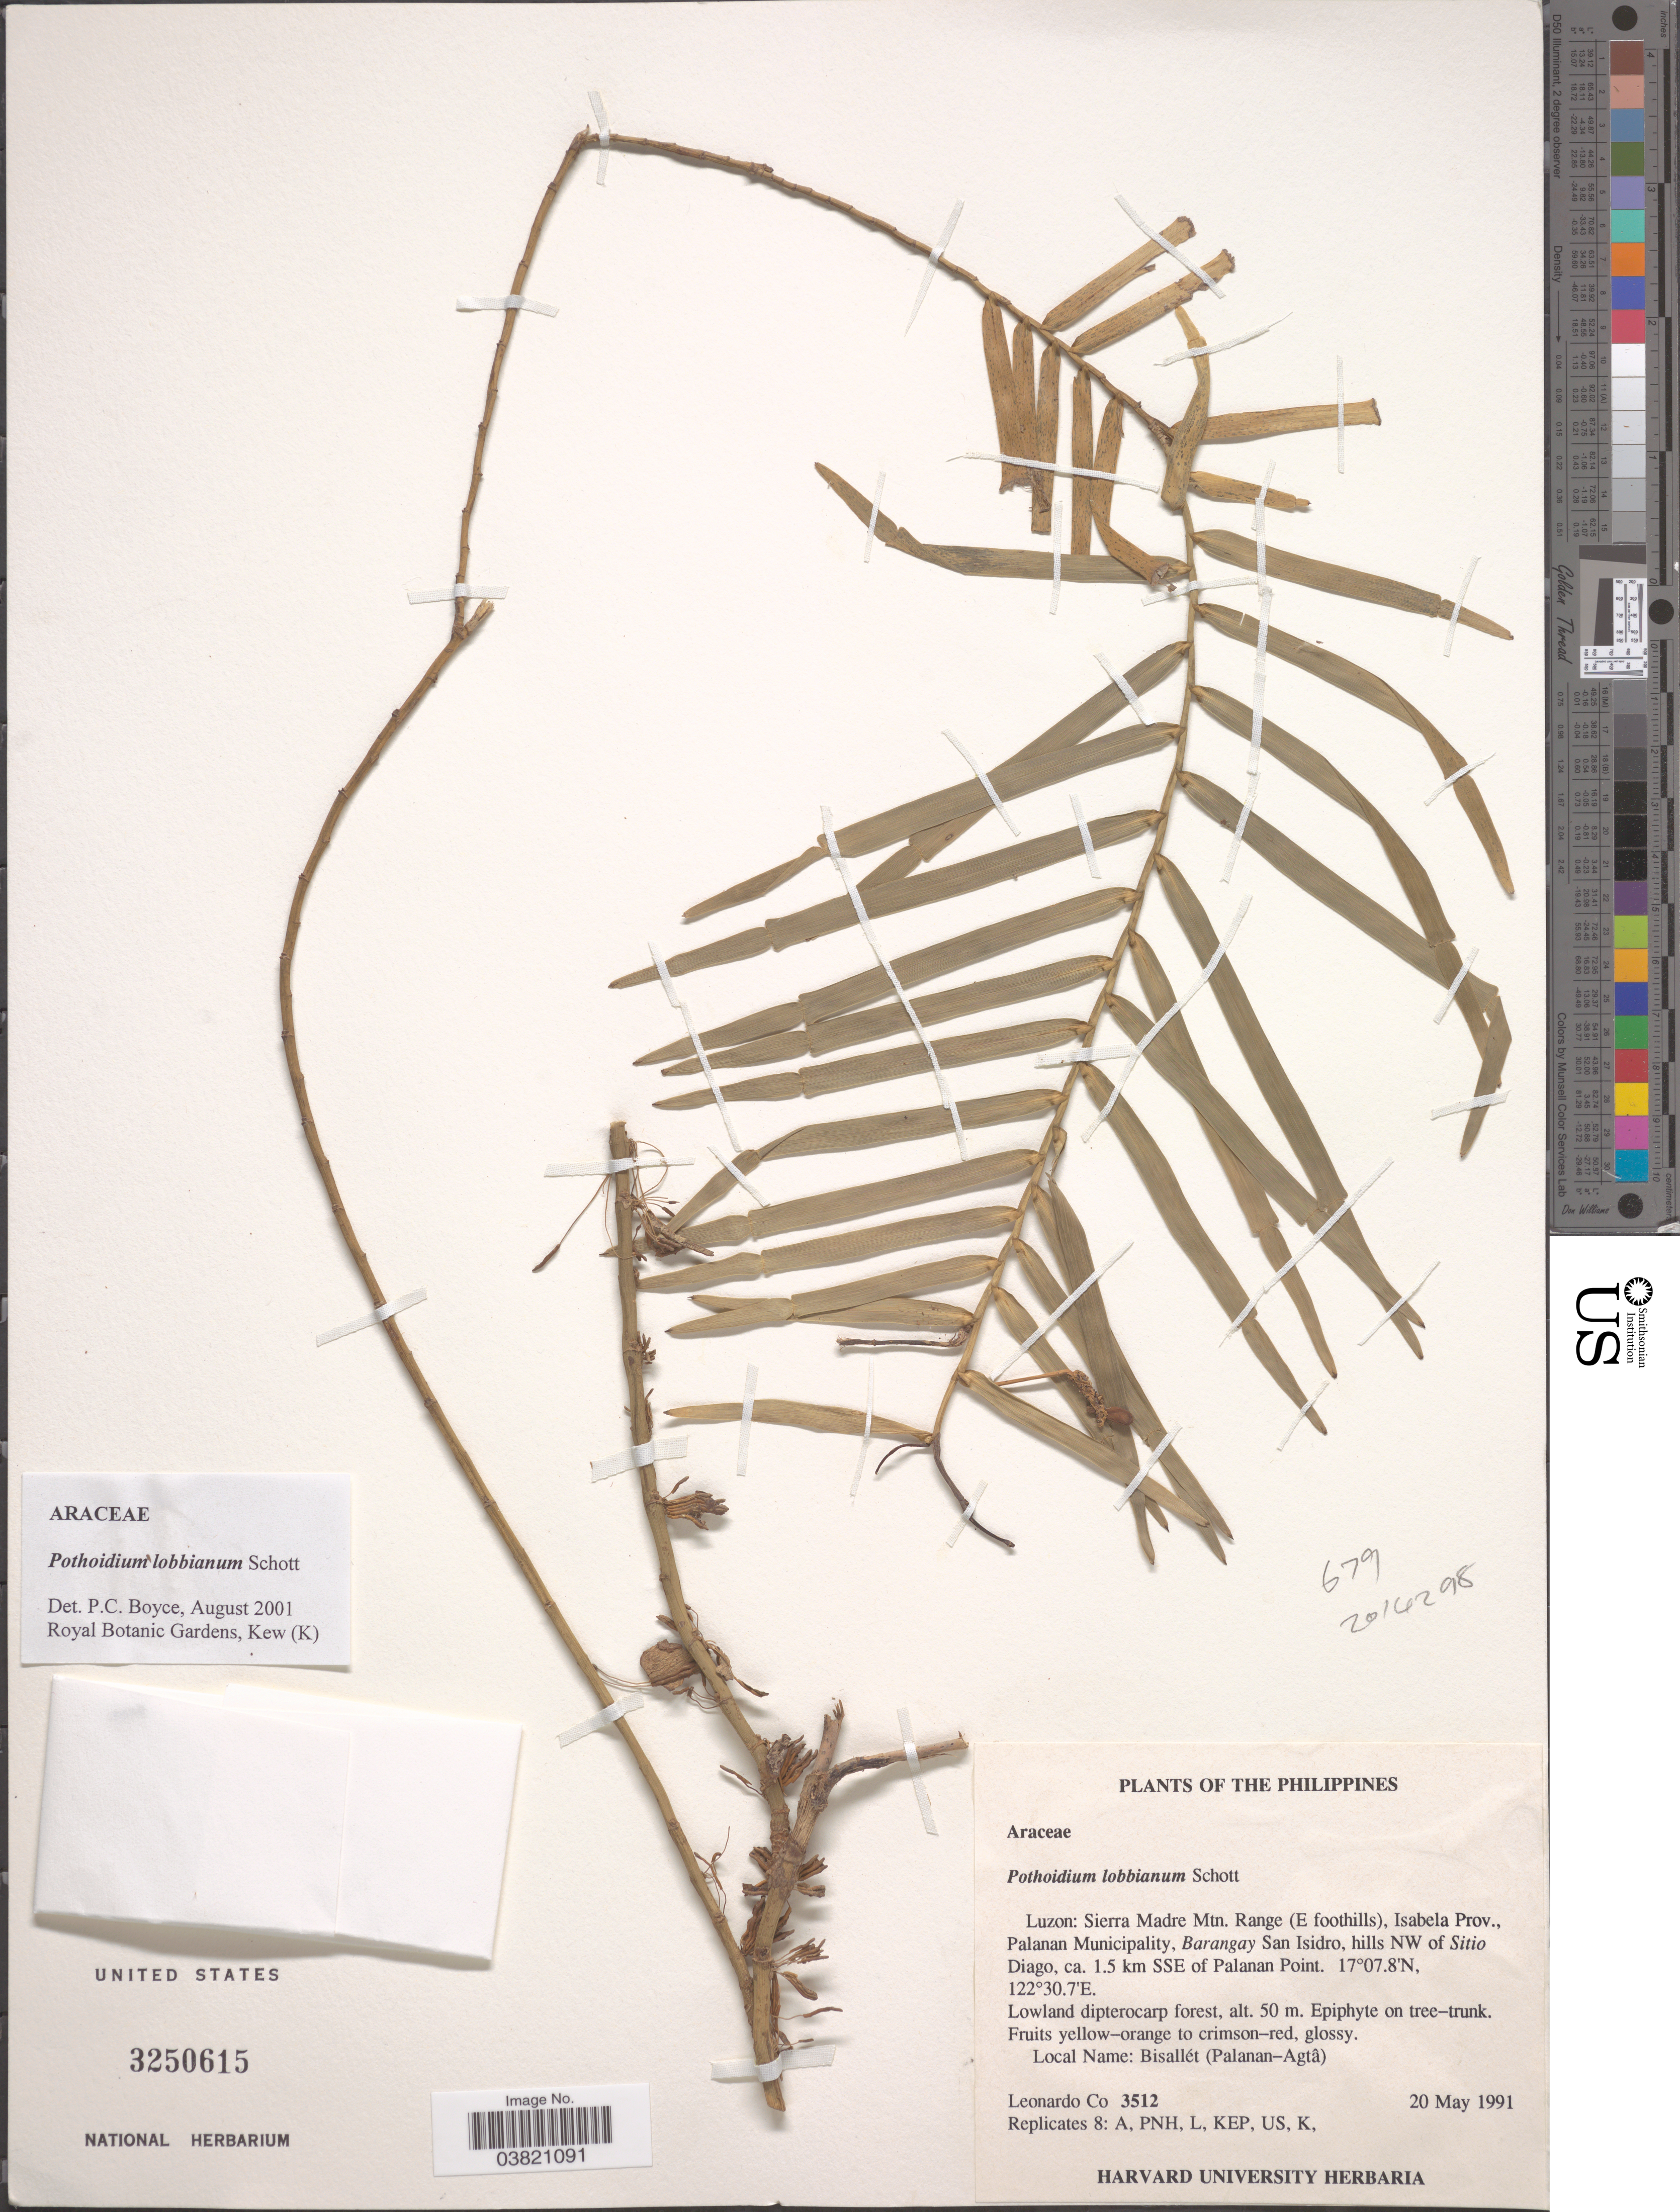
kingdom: Plantae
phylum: Tracheophyta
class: Liliopsida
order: Alismatales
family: Araceae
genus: Pothoidium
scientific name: Pothoidium lobbianum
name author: Schott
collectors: L. Co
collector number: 3512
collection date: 1991-05-20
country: Philippines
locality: Luzon: Sierra Madre Mtn. Range (E foothills), Isabela Prov., Palanan Municipality, Barangay San Isidro, hills NW of Sitio Diago, ca. 1.5 km SSE of Palanan Point.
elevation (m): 50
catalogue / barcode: US 3250615